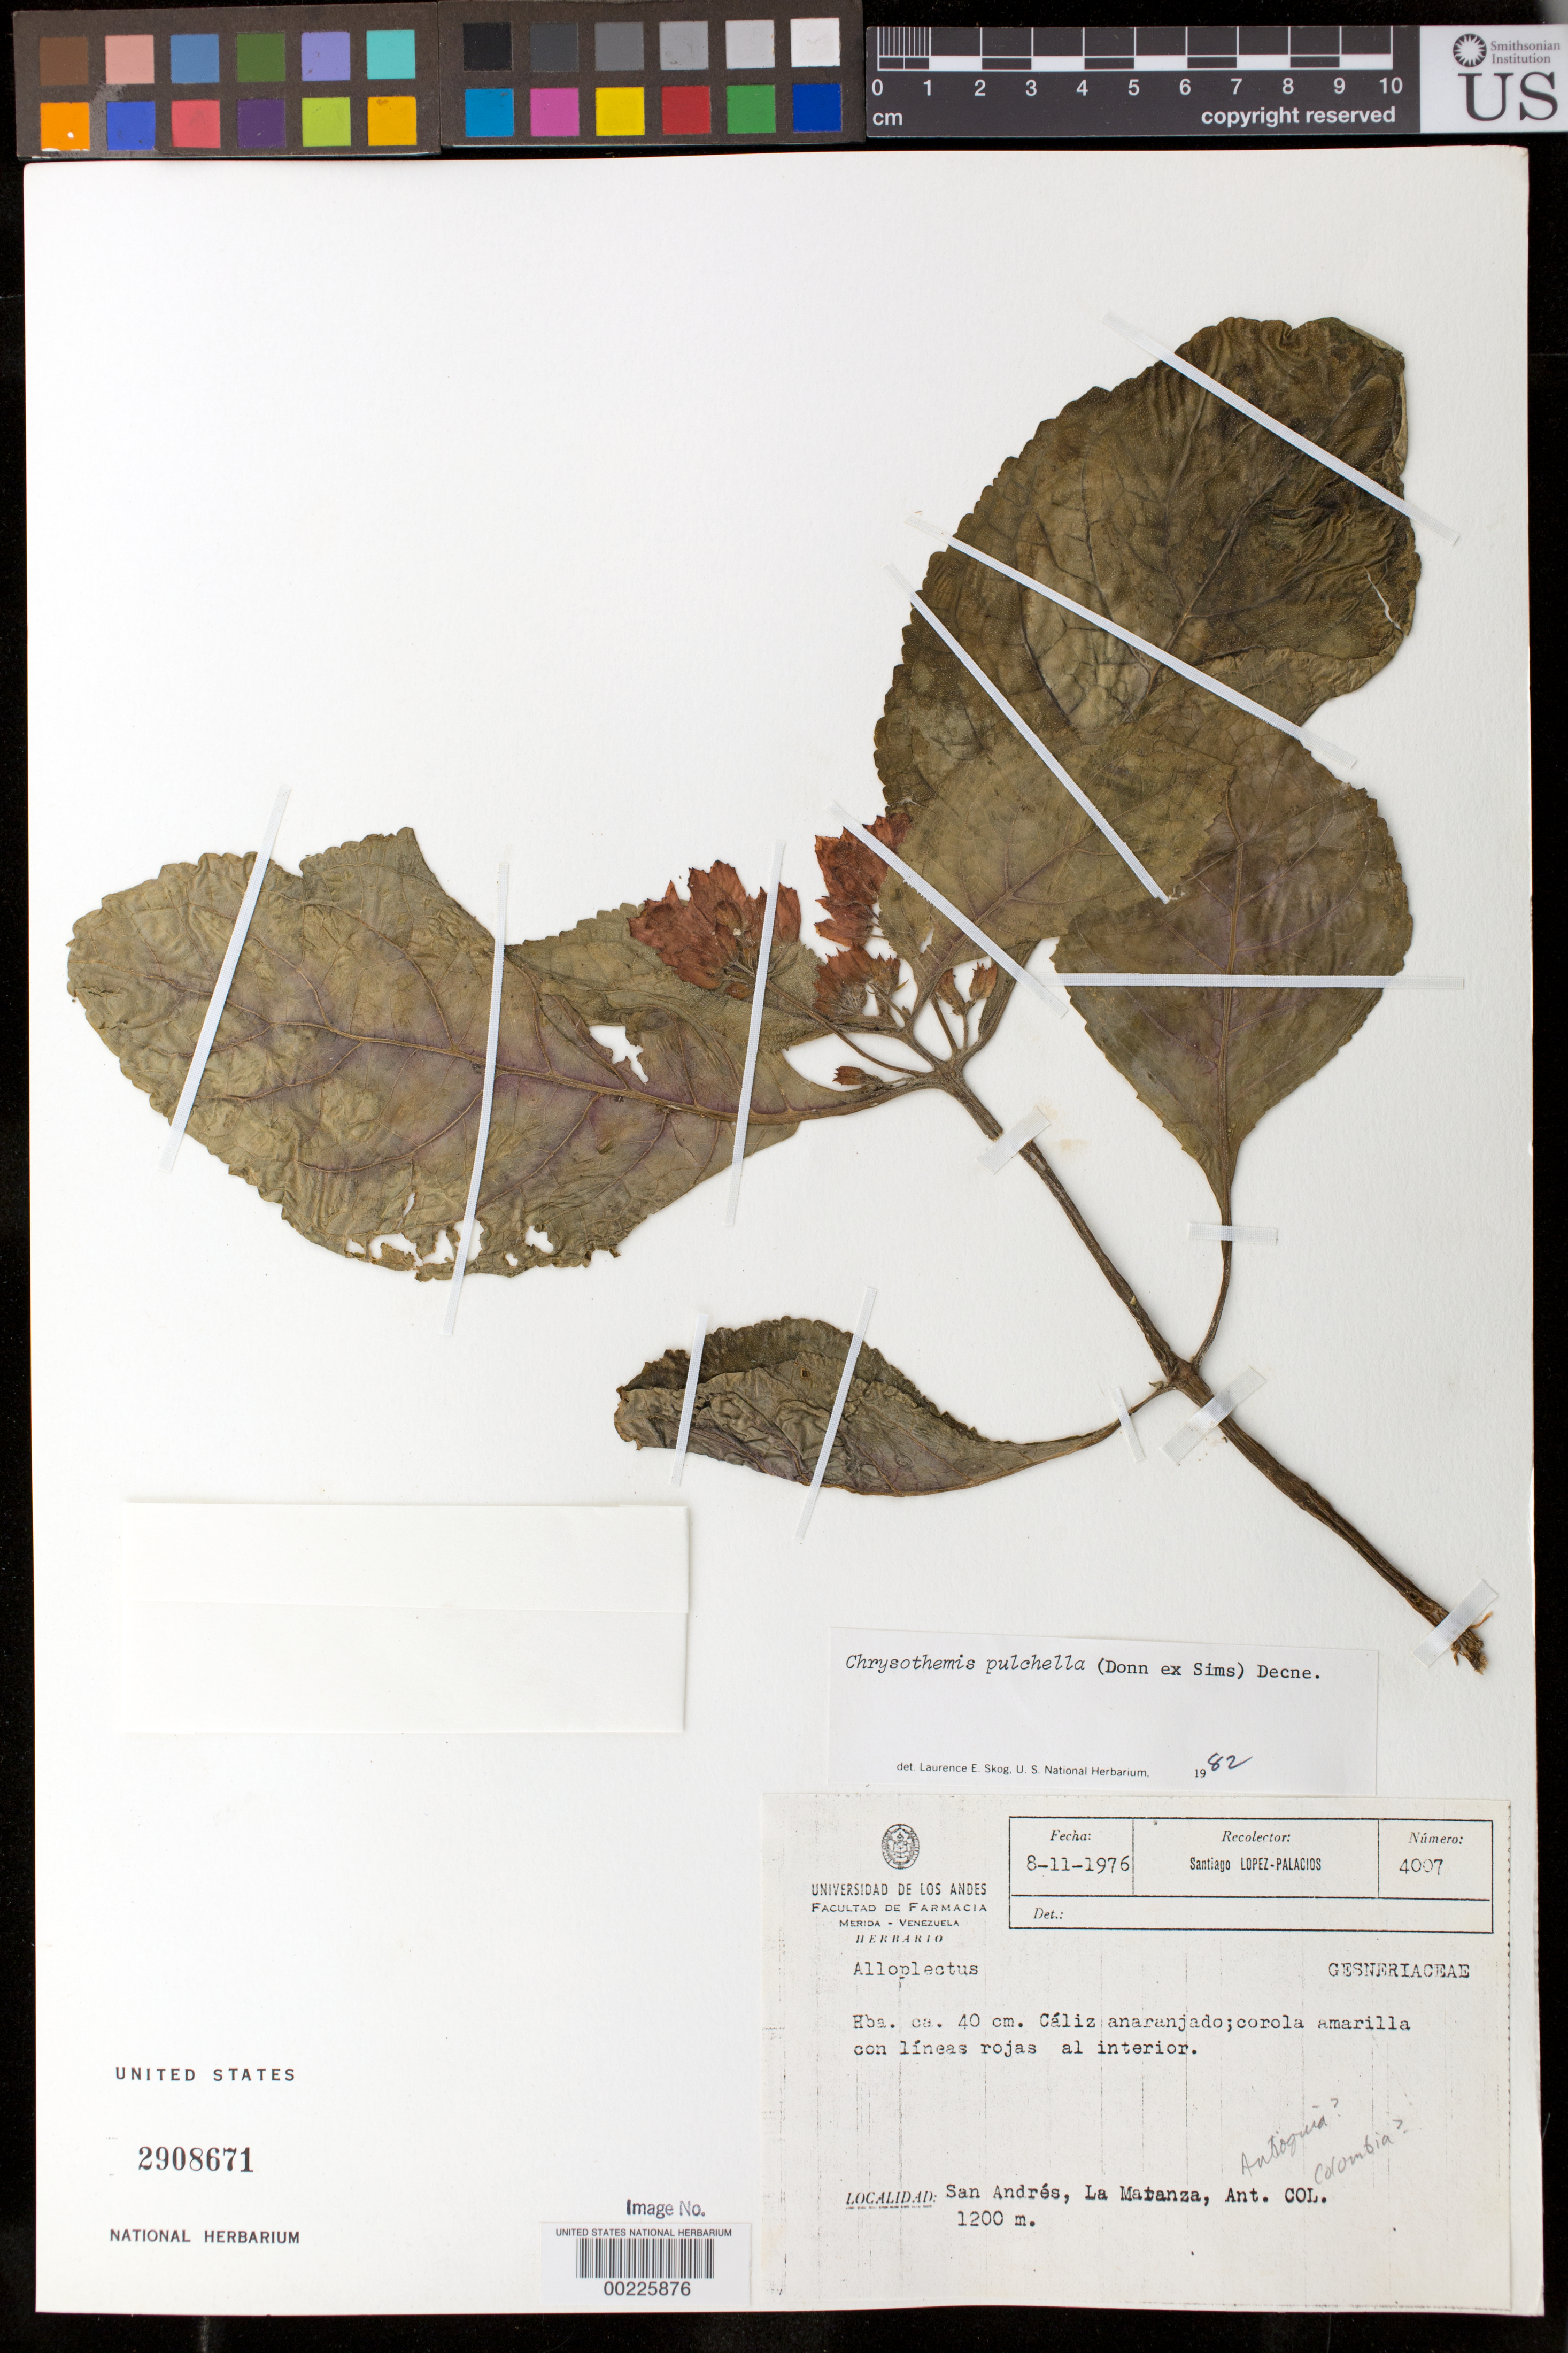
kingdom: Plantae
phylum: Tracheophyta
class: Magnoliopsida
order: Lamiales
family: Gesneriaceae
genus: Chrysothemis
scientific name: Chrysothemis pulchella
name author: (Donn ex Sims) Decne.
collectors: S. Lopez-P.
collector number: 4007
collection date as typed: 1976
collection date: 1976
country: Colombia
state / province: Antioquia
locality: San Andres, La Maranza, Ant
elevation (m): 1200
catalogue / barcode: US 2908671